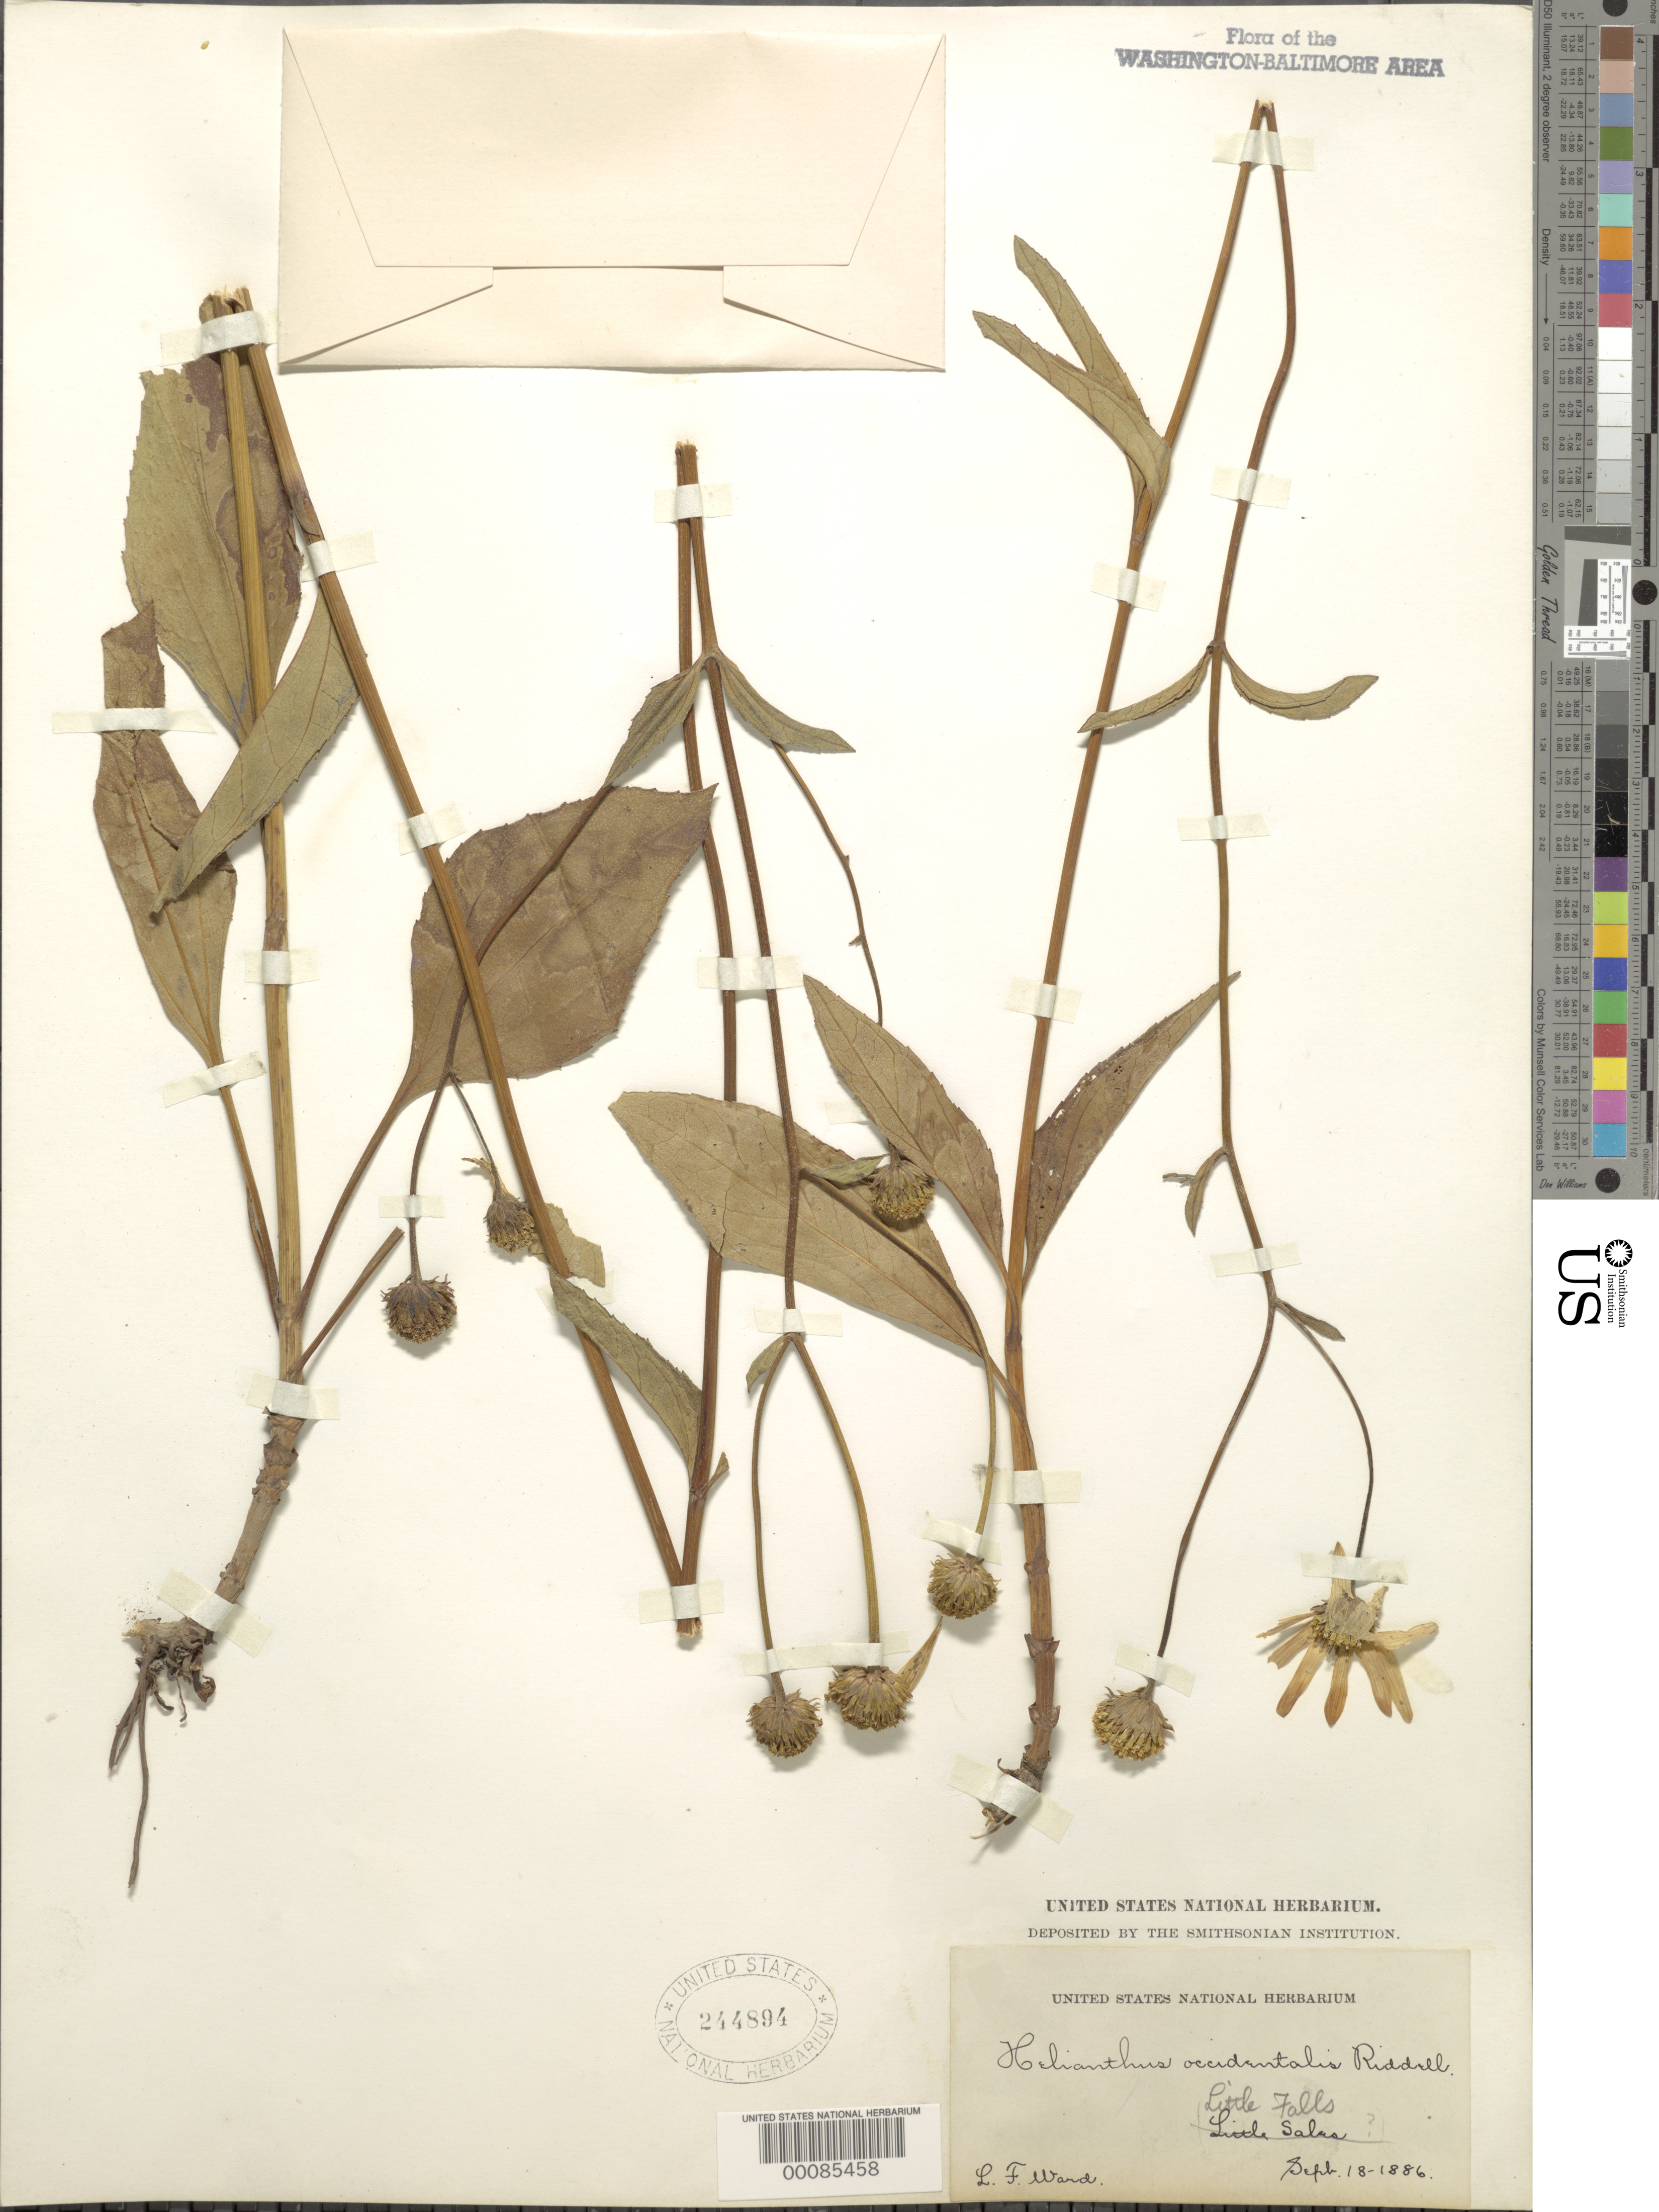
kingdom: Plantae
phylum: Tracheophyta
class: Magnoliopsida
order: Asterales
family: Asteraceae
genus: Helianthus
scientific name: Helianthus occidentalis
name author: Riddell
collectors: L. F. Ward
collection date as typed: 18 Sep 1886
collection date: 1886-09-18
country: United States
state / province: District of Columbia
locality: Little Falls C. & O. Canal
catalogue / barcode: US 244894